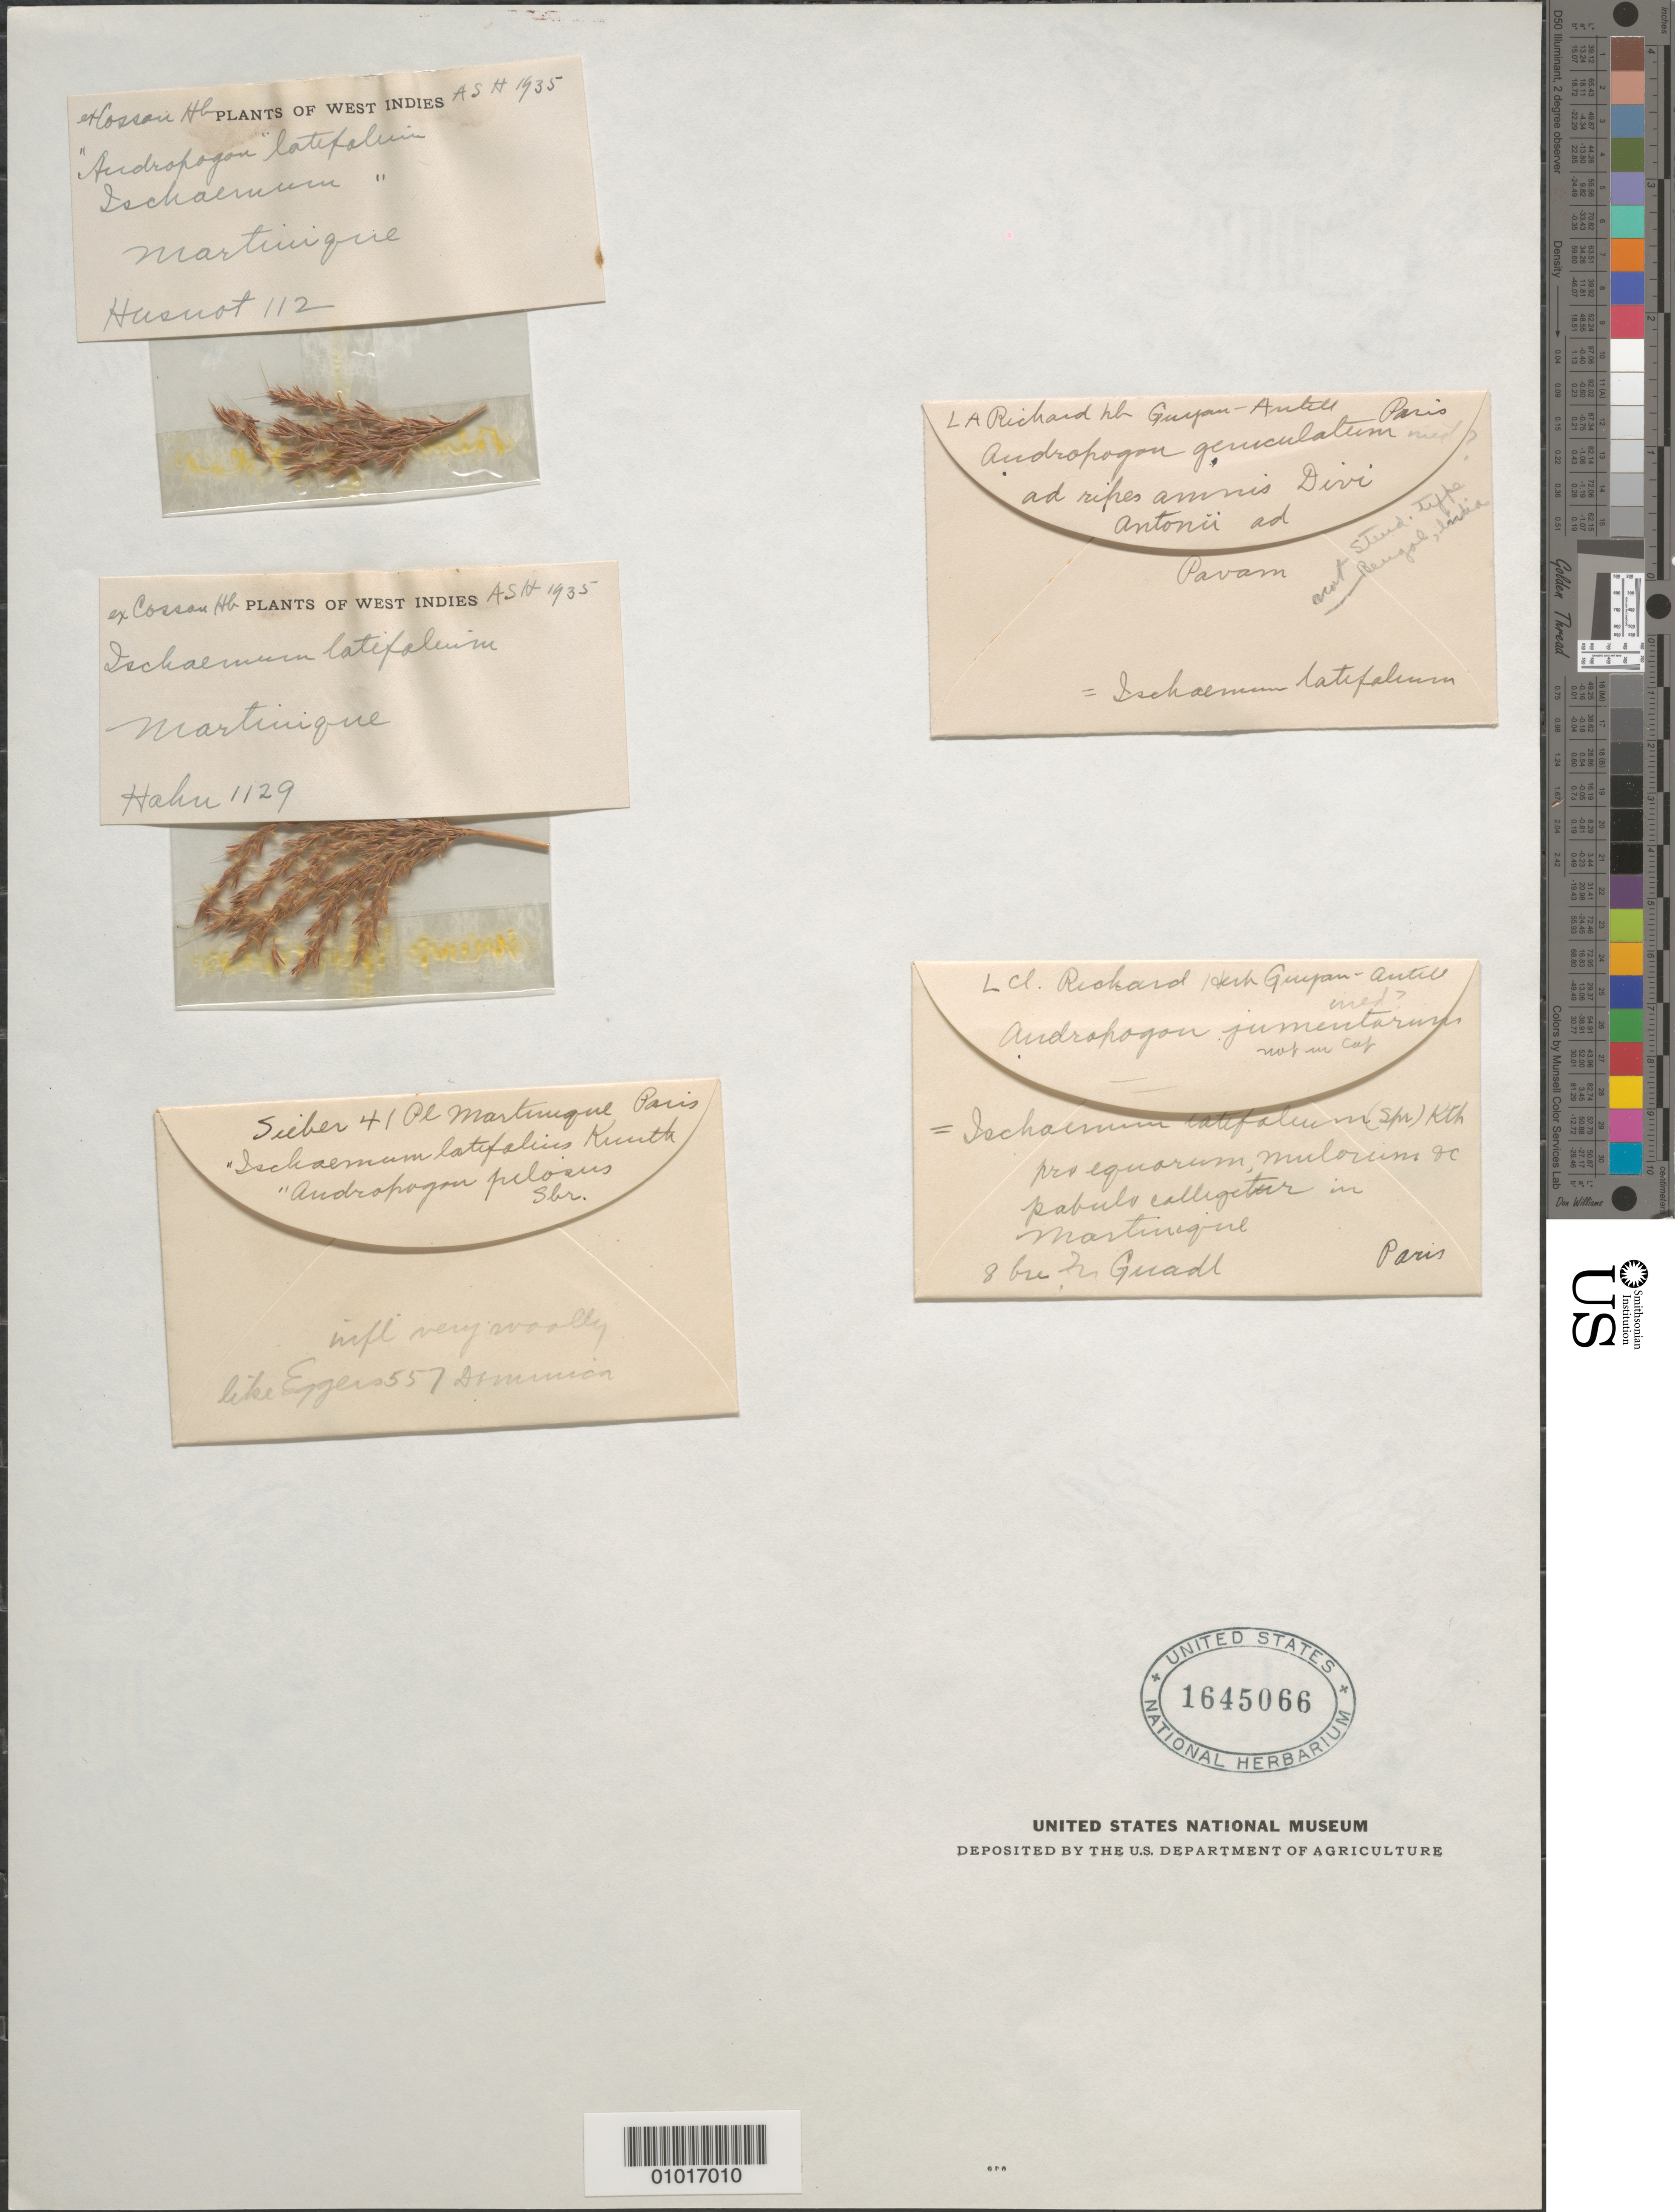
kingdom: Plantae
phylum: Tracheophyta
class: Liliopsida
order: Poales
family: Poaceae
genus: Ischaemum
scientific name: Ischaemum latifolium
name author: (Spreng.) Kunth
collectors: P. T. Husnot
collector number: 112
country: Martinique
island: Martinique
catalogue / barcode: US 1645066